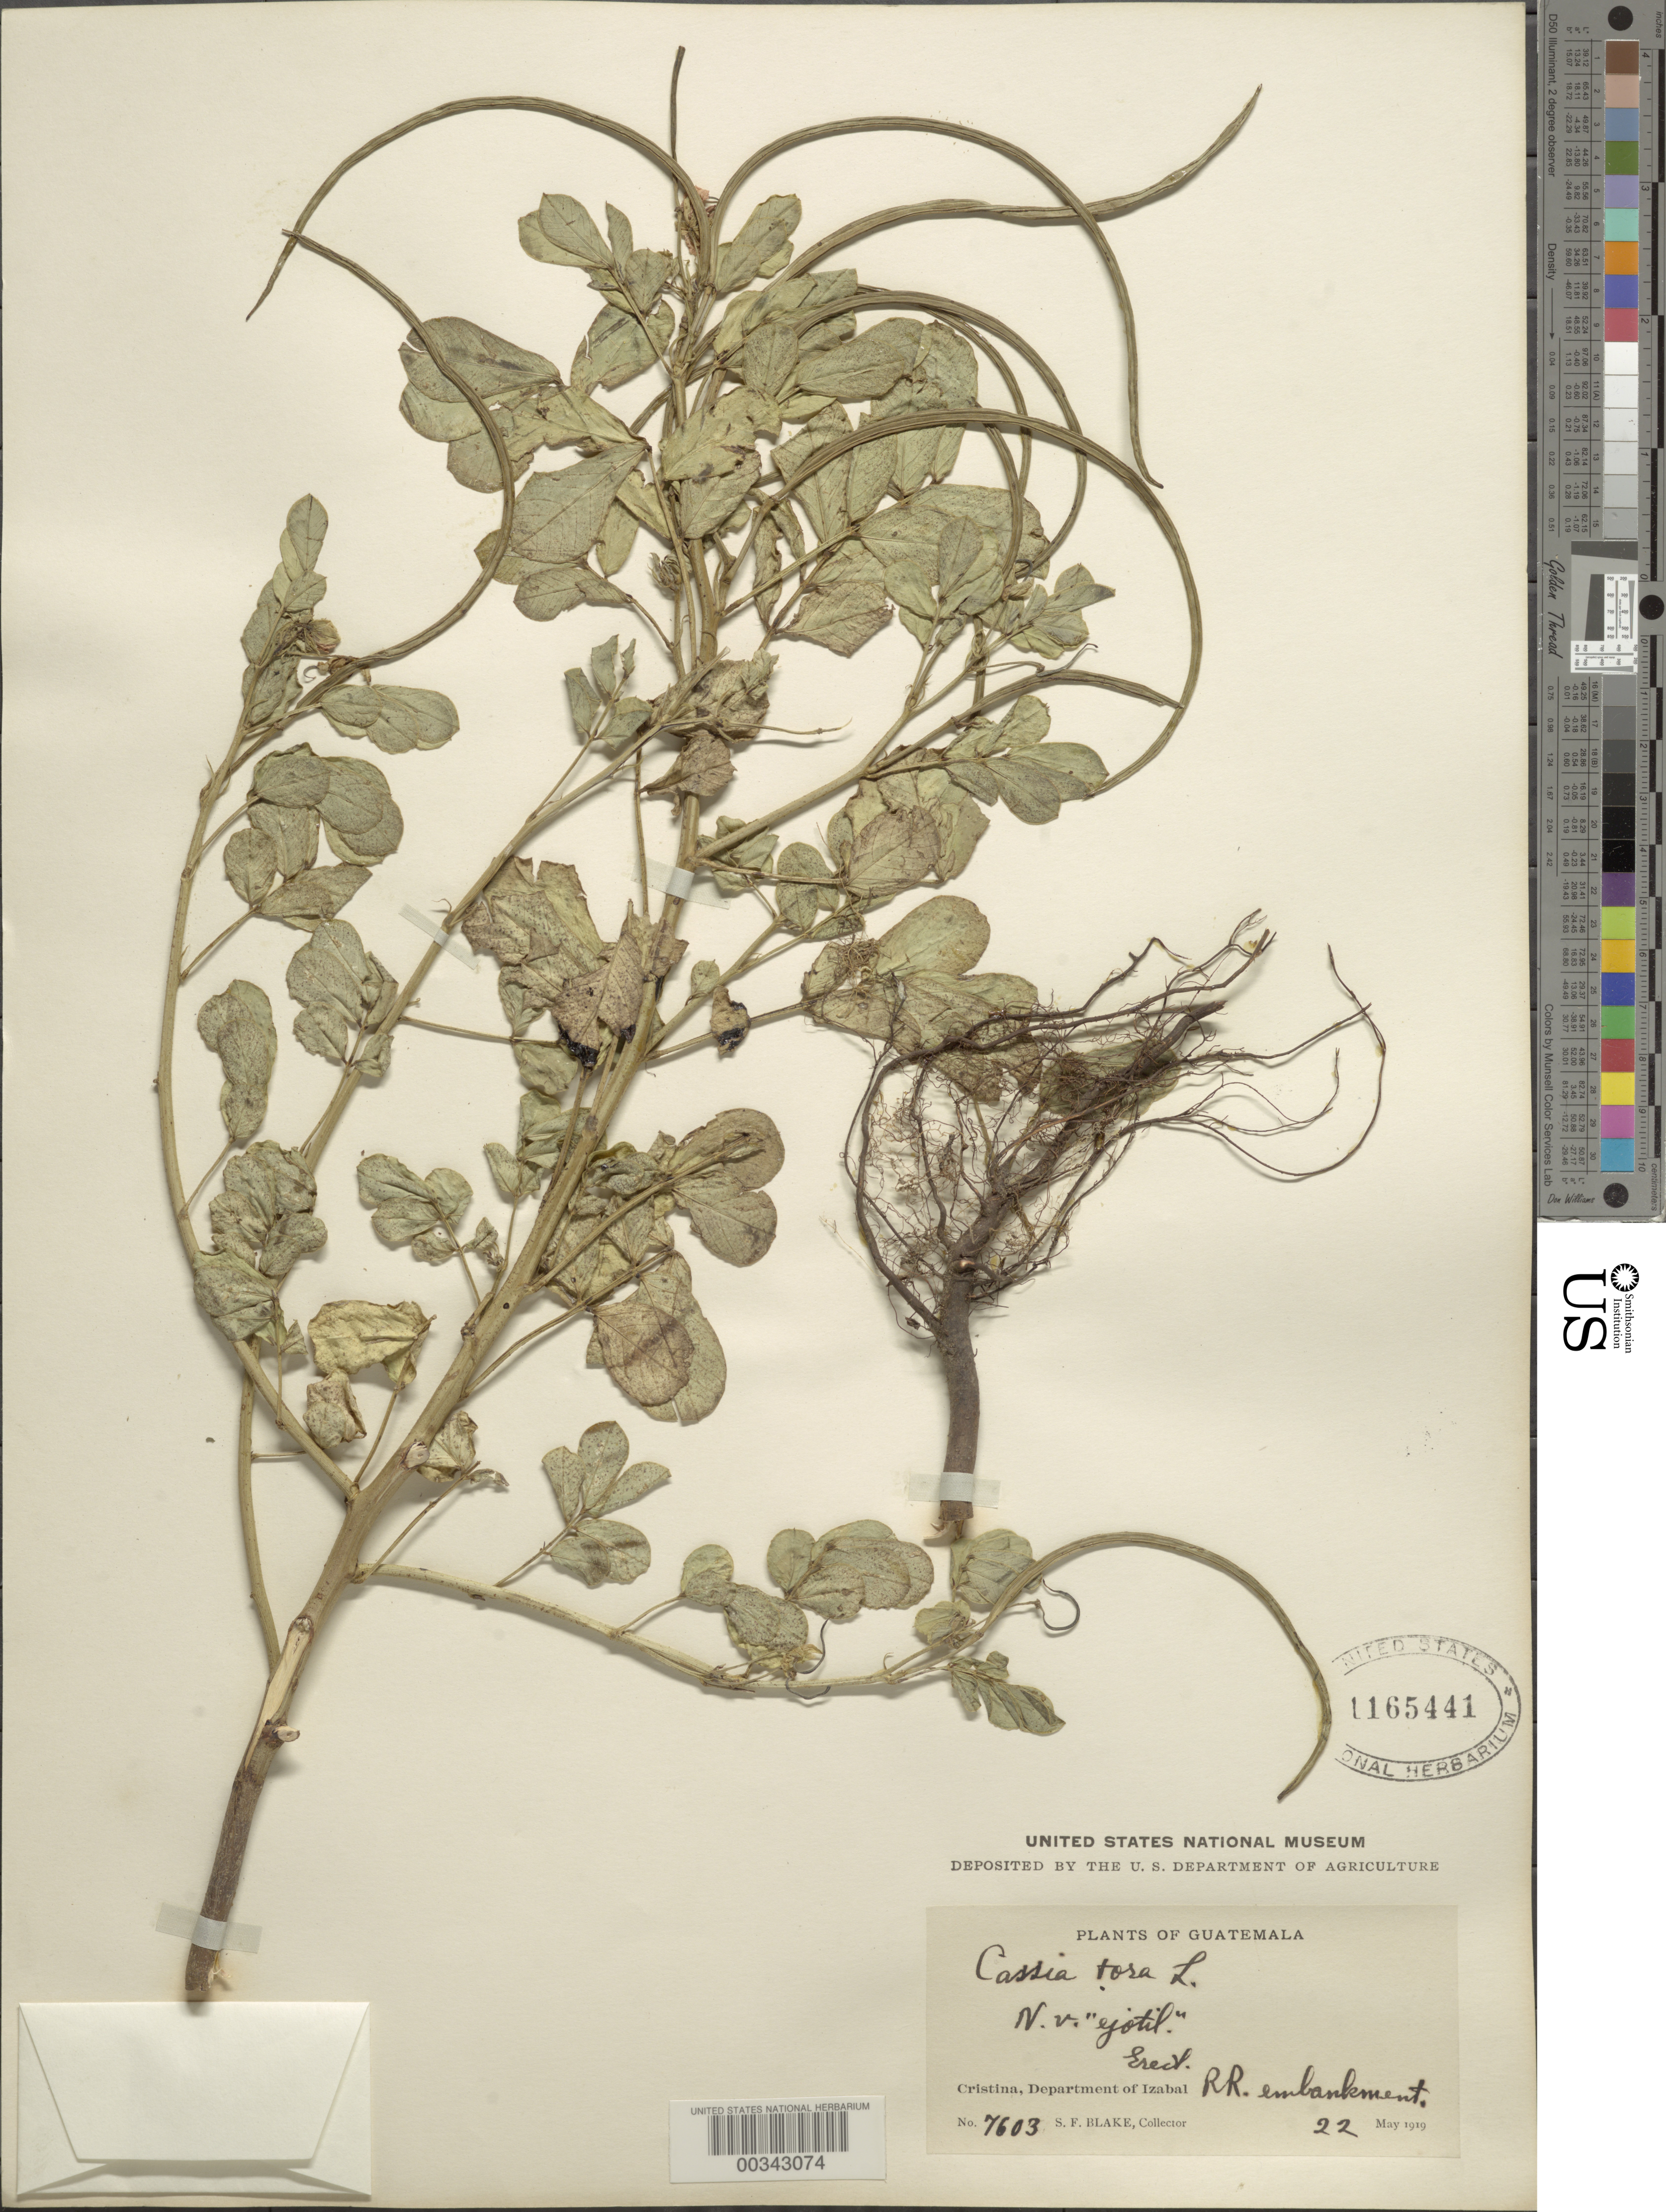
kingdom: Plantae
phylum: Tracheophyta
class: Magnoliopsida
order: Fabales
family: Fabaceae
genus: Senna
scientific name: Senna obtusifolia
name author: (L.) H.S. Irwin & Barneby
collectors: S. Blake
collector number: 7603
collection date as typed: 22 May 1919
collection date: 1919-05-22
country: Guatemala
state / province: Izabal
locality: Cristina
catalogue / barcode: US 1165441